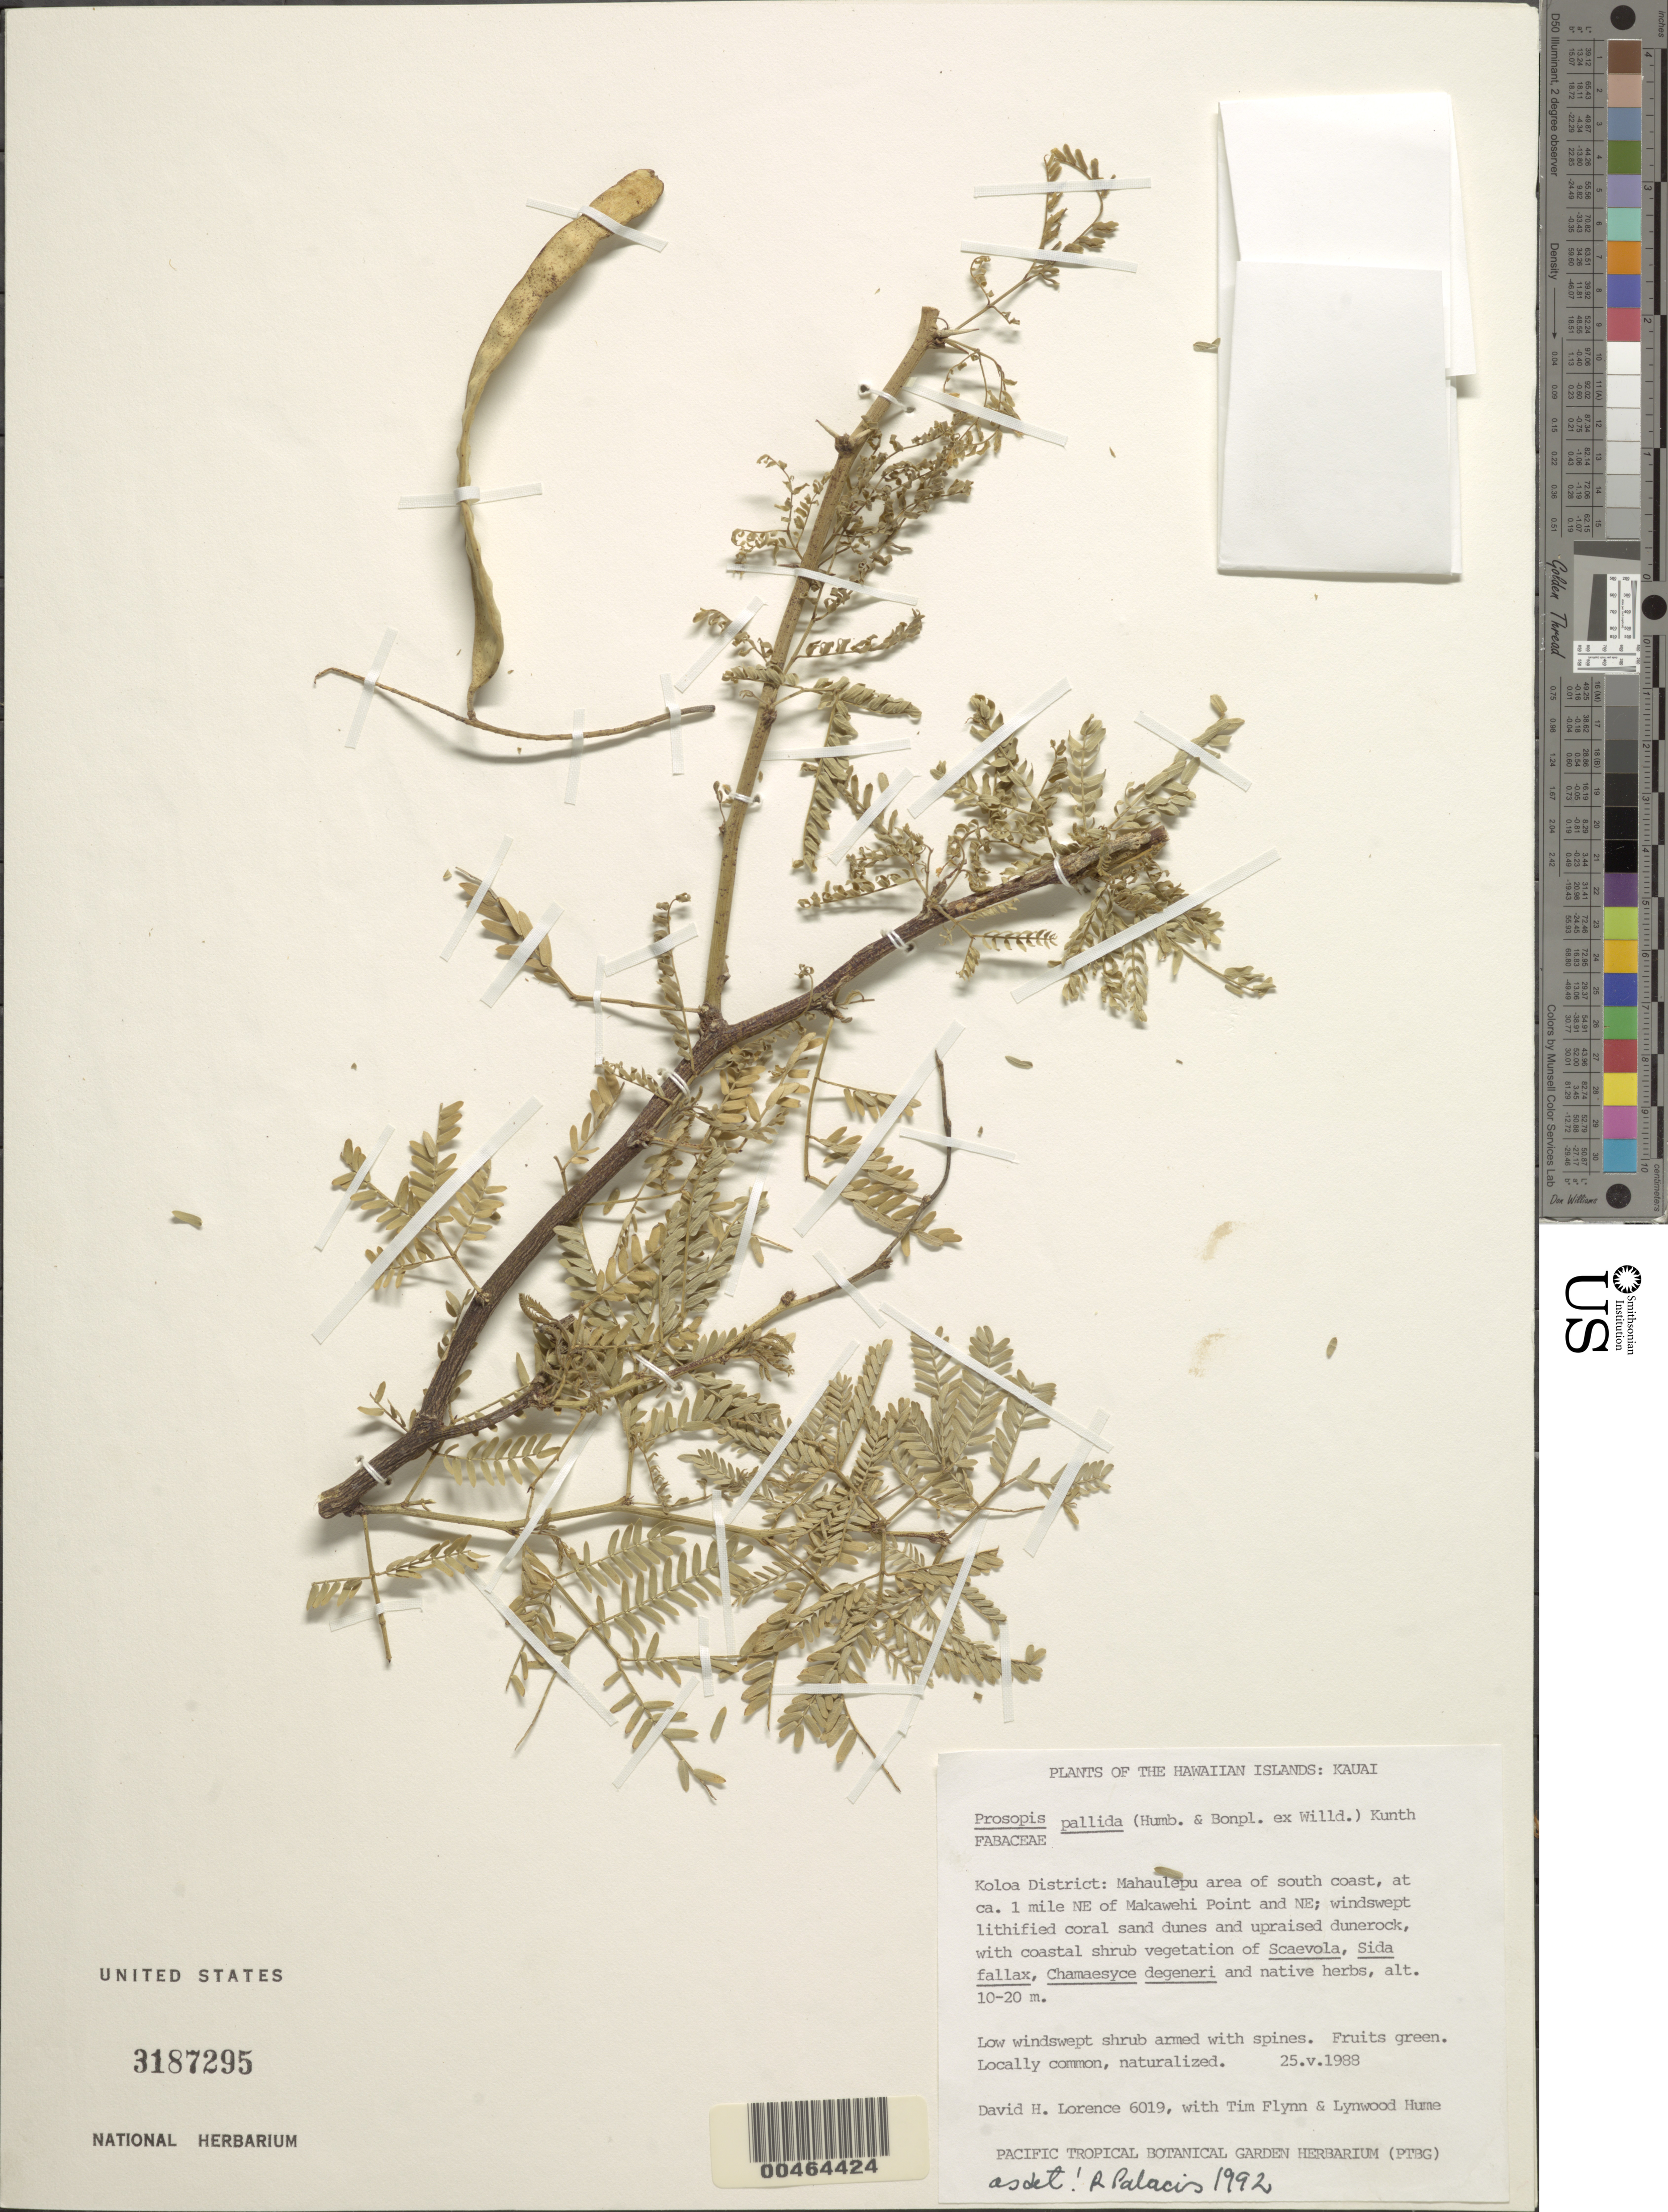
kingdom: Plantae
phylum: Tracheophyta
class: Magnoliopsida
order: Fabales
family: Fabaceae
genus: Neltuma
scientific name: Neltuma pallida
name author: (Humb. & Bonpl. ex Willd.) C. E. Hughes & G.P. Lewis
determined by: Wagner, W. L., (BOT), Smithsonian Institution - National Museum of Natural History (UNITED STATES)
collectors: D. Lorence, T. W. Flynn & L. Hume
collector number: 6019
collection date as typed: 25 May 1988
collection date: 1988-05-25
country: United States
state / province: Hawaii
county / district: Kauai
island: Kaua'i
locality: Koloa District: Mahaulepu area of south coast, at ca. 1 mile NE of Makawehi Point and NE.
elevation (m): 10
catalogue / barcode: US 3187295